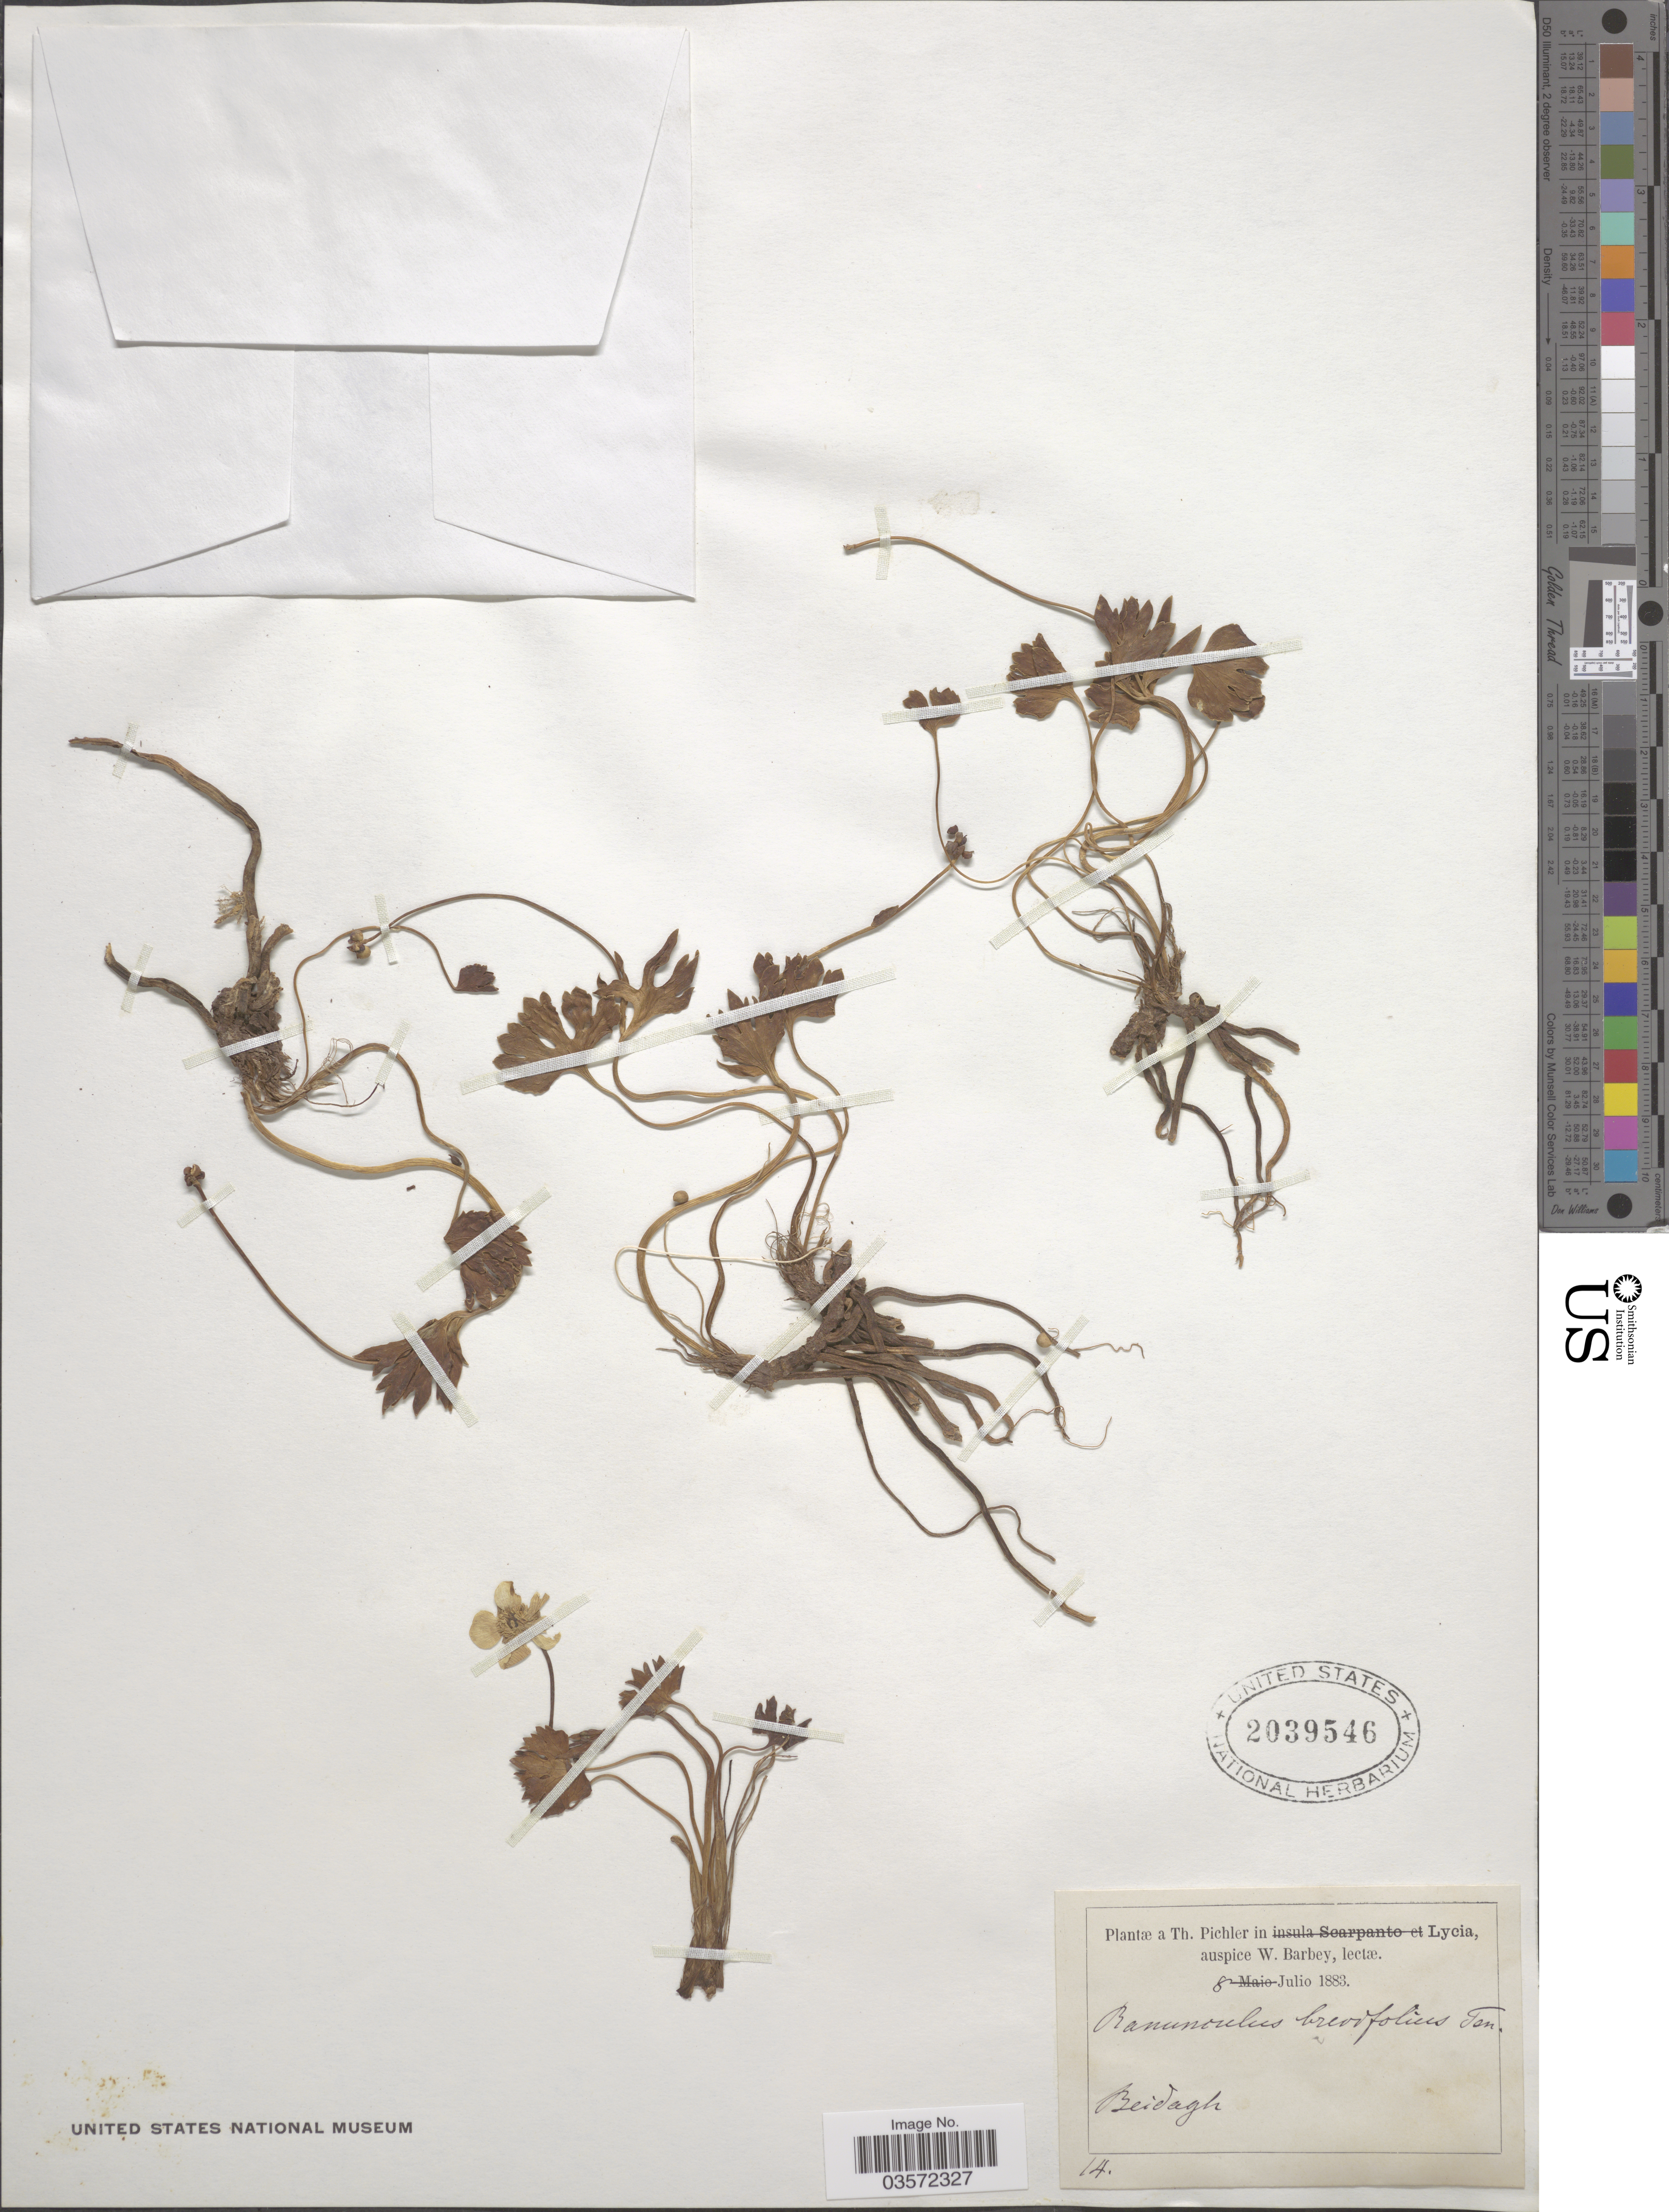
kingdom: Plantae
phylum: Tracheophyta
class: Magnoliopsida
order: Ranunculales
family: Ranunculaceae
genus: Ranunculus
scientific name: Ranunculus brachylobus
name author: Boiss. & Hohen.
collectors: T. Pichler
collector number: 14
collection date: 1883-07-08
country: Turkey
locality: Lycia. Beidagh.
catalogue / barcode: US 2039546